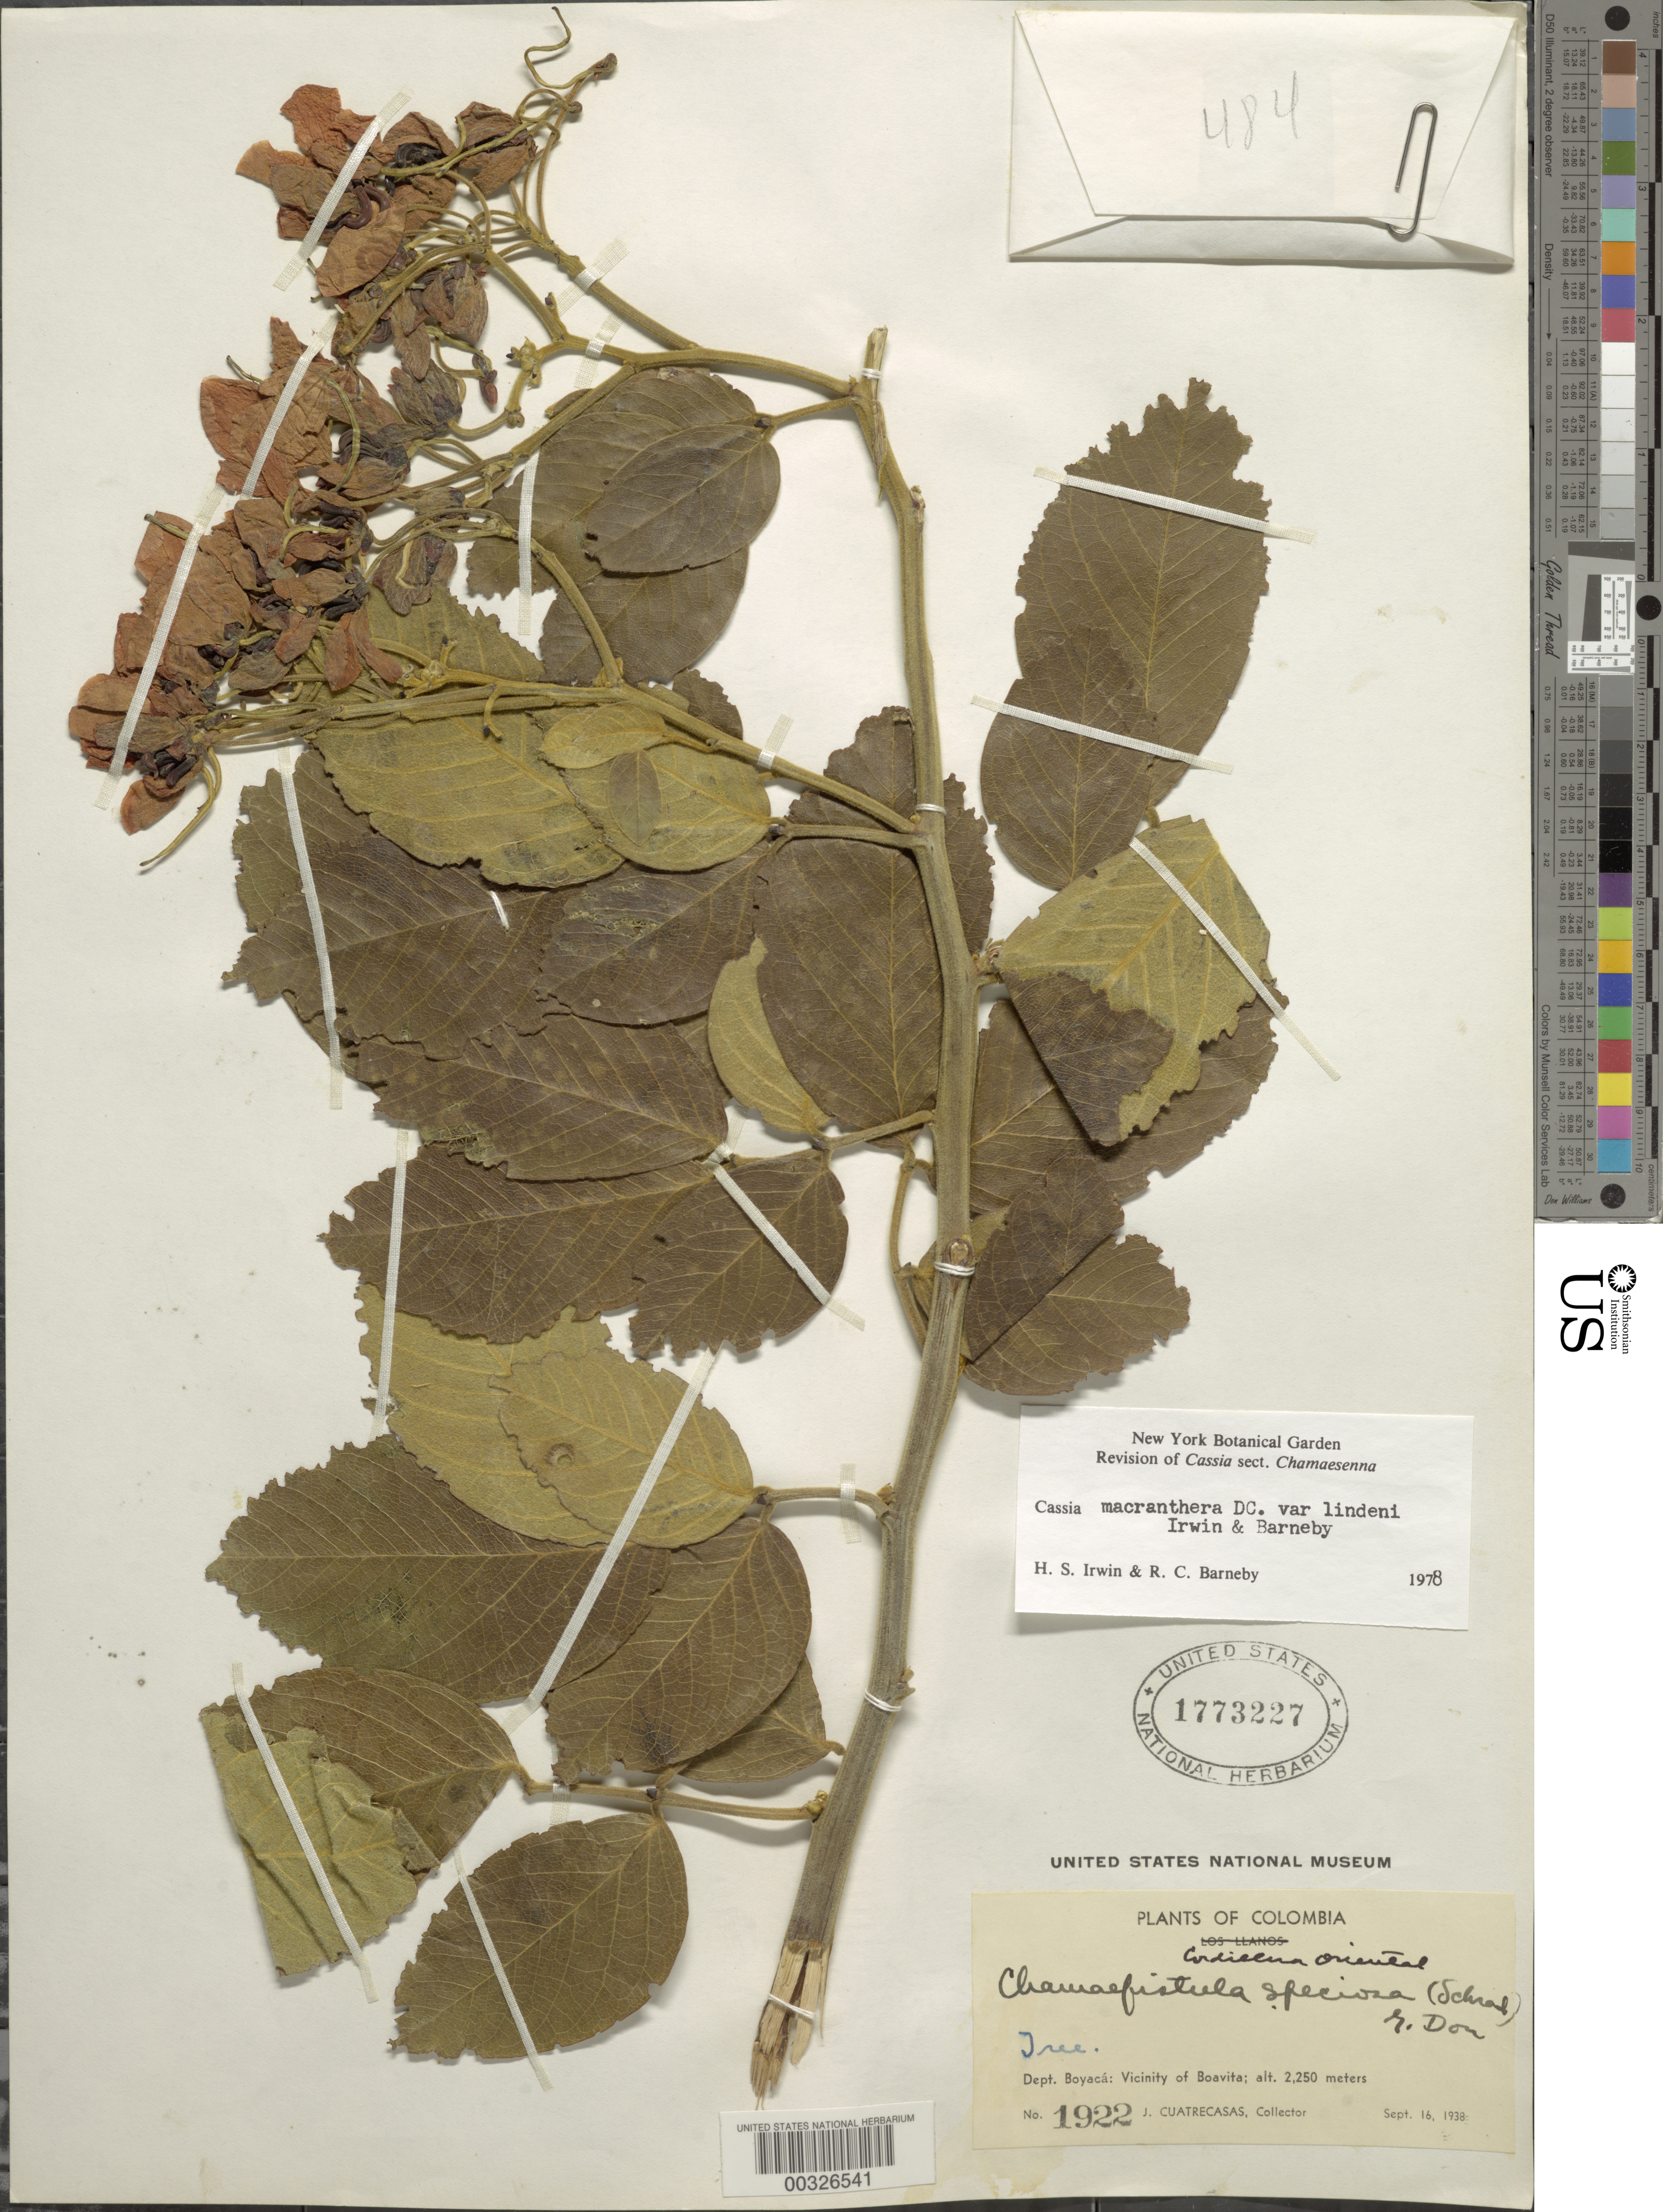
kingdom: Plantae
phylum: Tracheophyta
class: Magnoliopsida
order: Fabales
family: Fabaceae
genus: Senna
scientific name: Senna macranthera var. lindeni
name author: H.S. Irwin & Barneby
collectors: J. Cuatrecasas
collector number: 1922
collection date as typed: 16 Sep 1938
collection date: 1938-09-16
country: Colombia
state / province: Boyacá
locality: Vicinity of Boavita.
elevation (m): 2250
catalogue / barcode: US 1773227